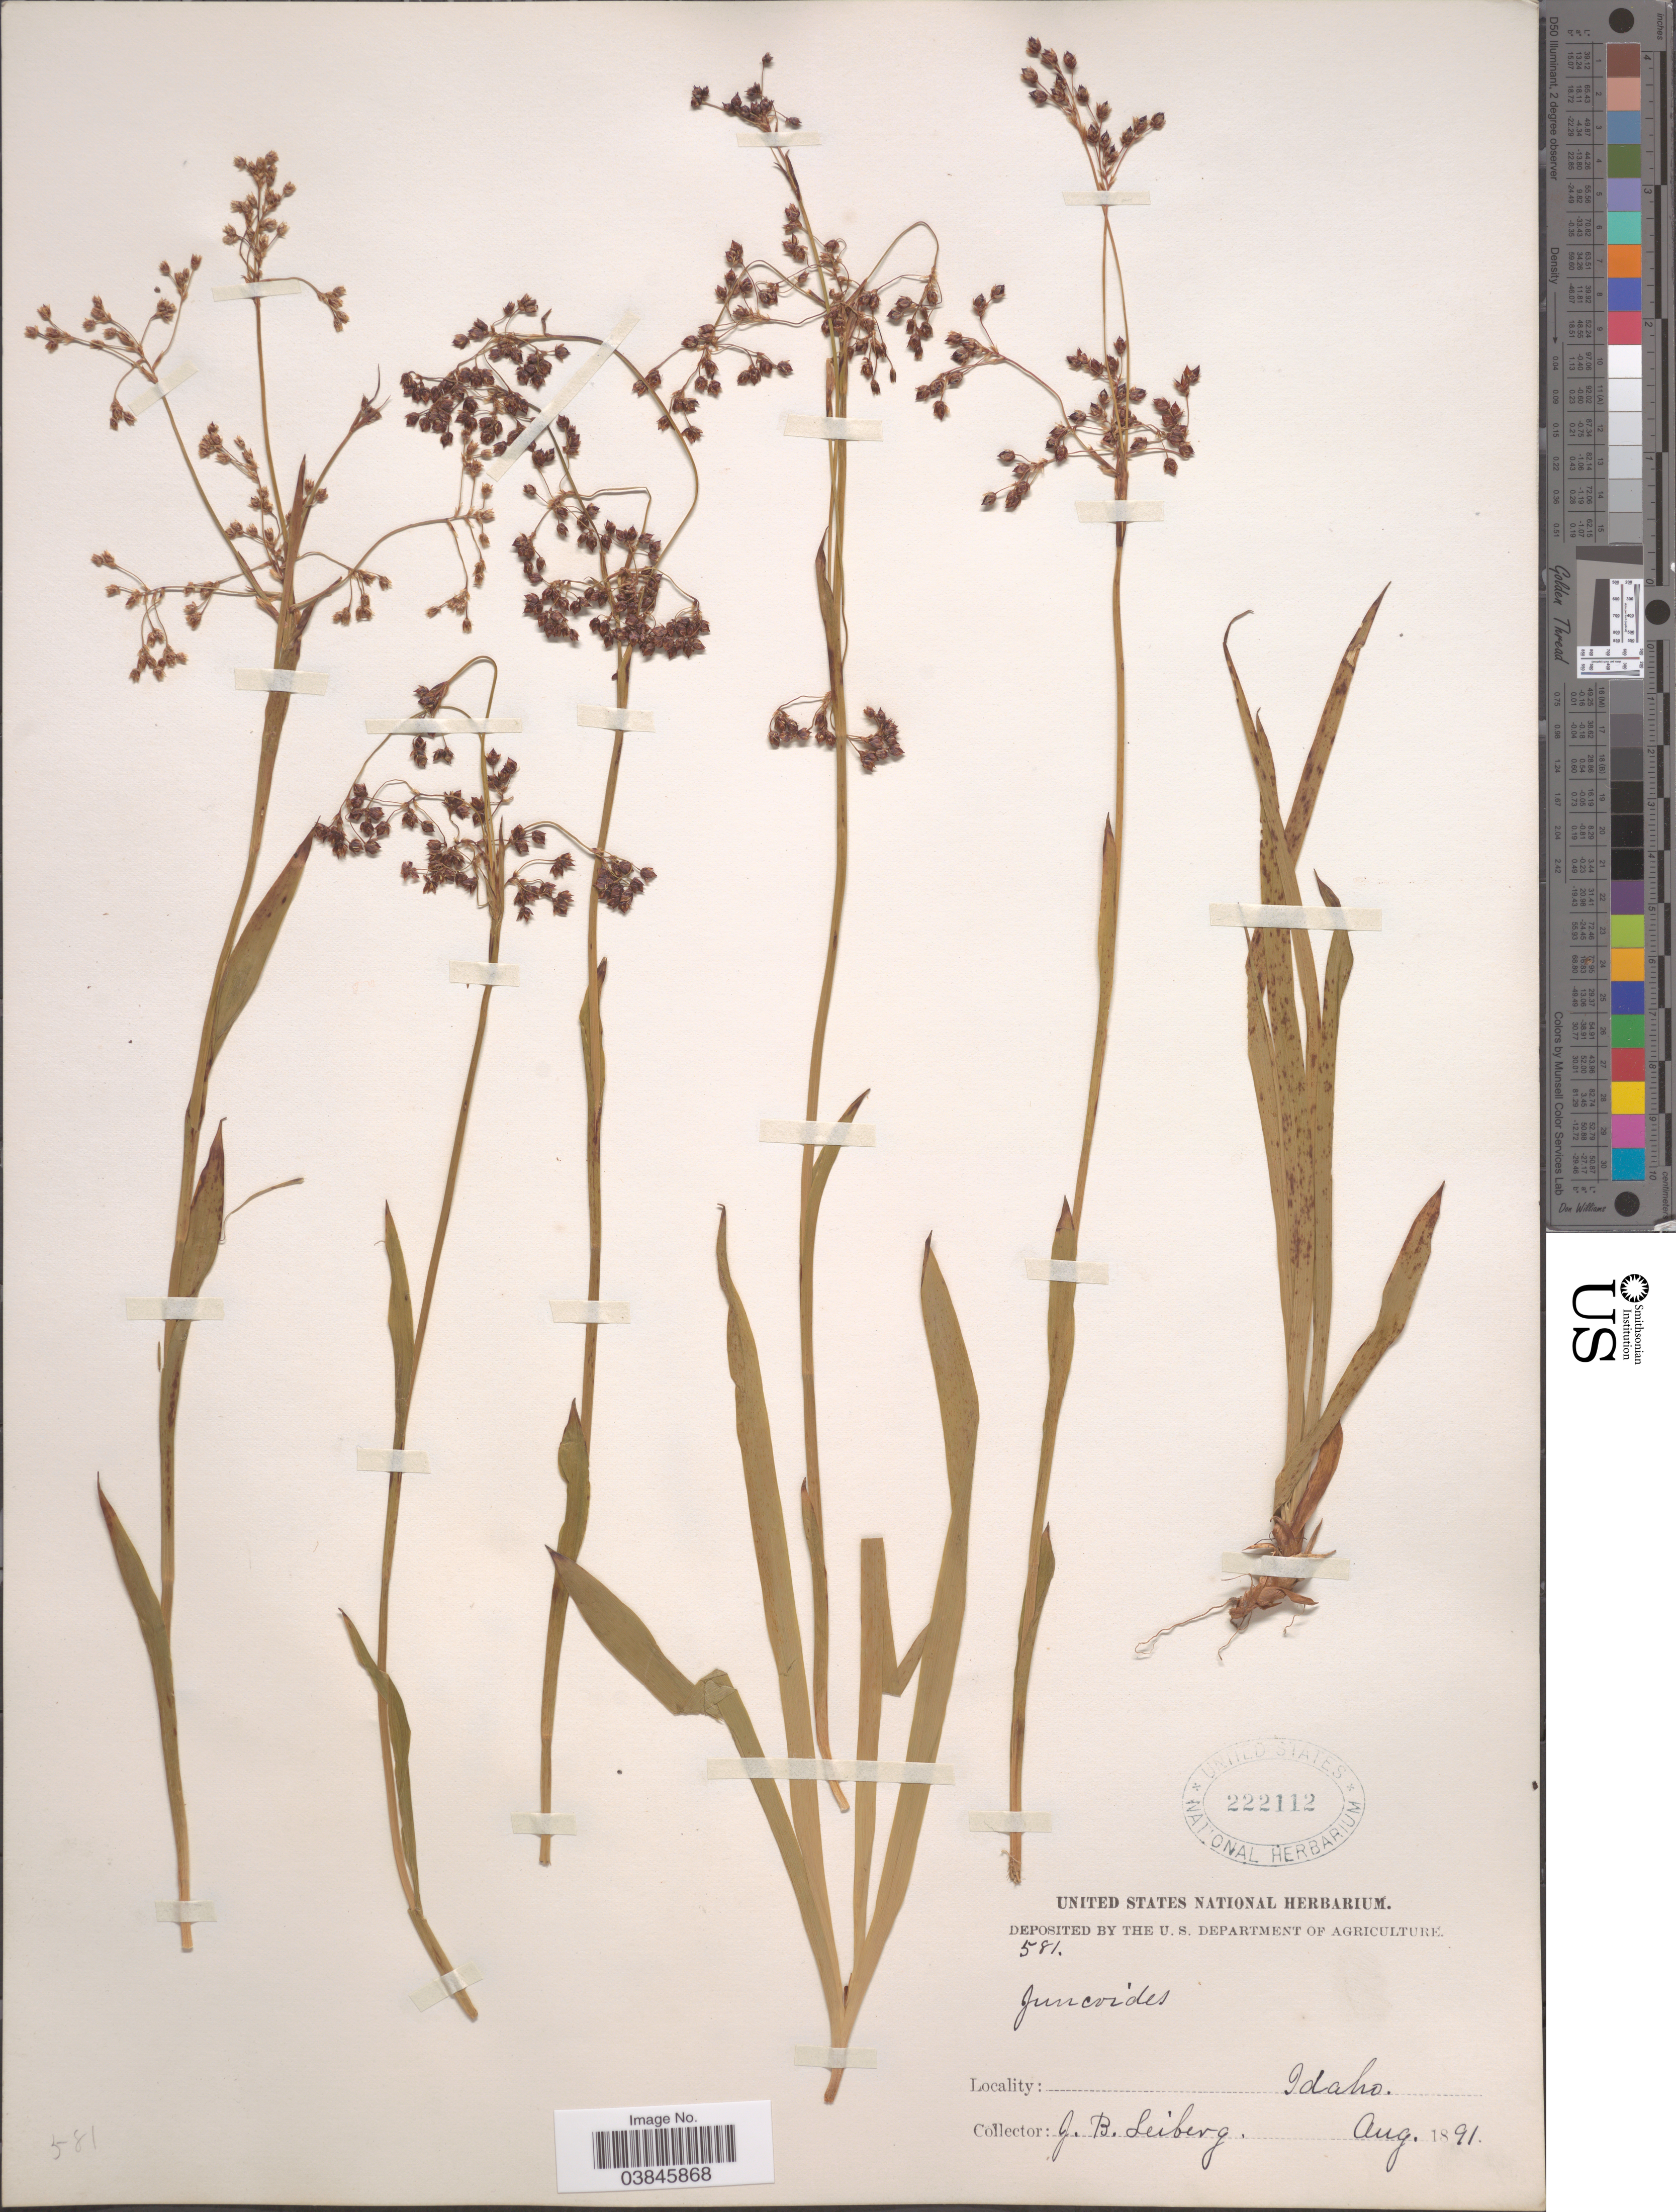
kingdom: Plantae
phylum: Tracheophyta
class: Liliopsida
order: Poales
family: Juncaceae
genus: Luzula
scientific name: Luzula glabrata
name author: (Hoppe) Desv.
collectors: J. B. Leiberg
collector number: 581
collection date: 1891-08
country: United States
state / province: Idaho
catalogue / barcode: US 222112